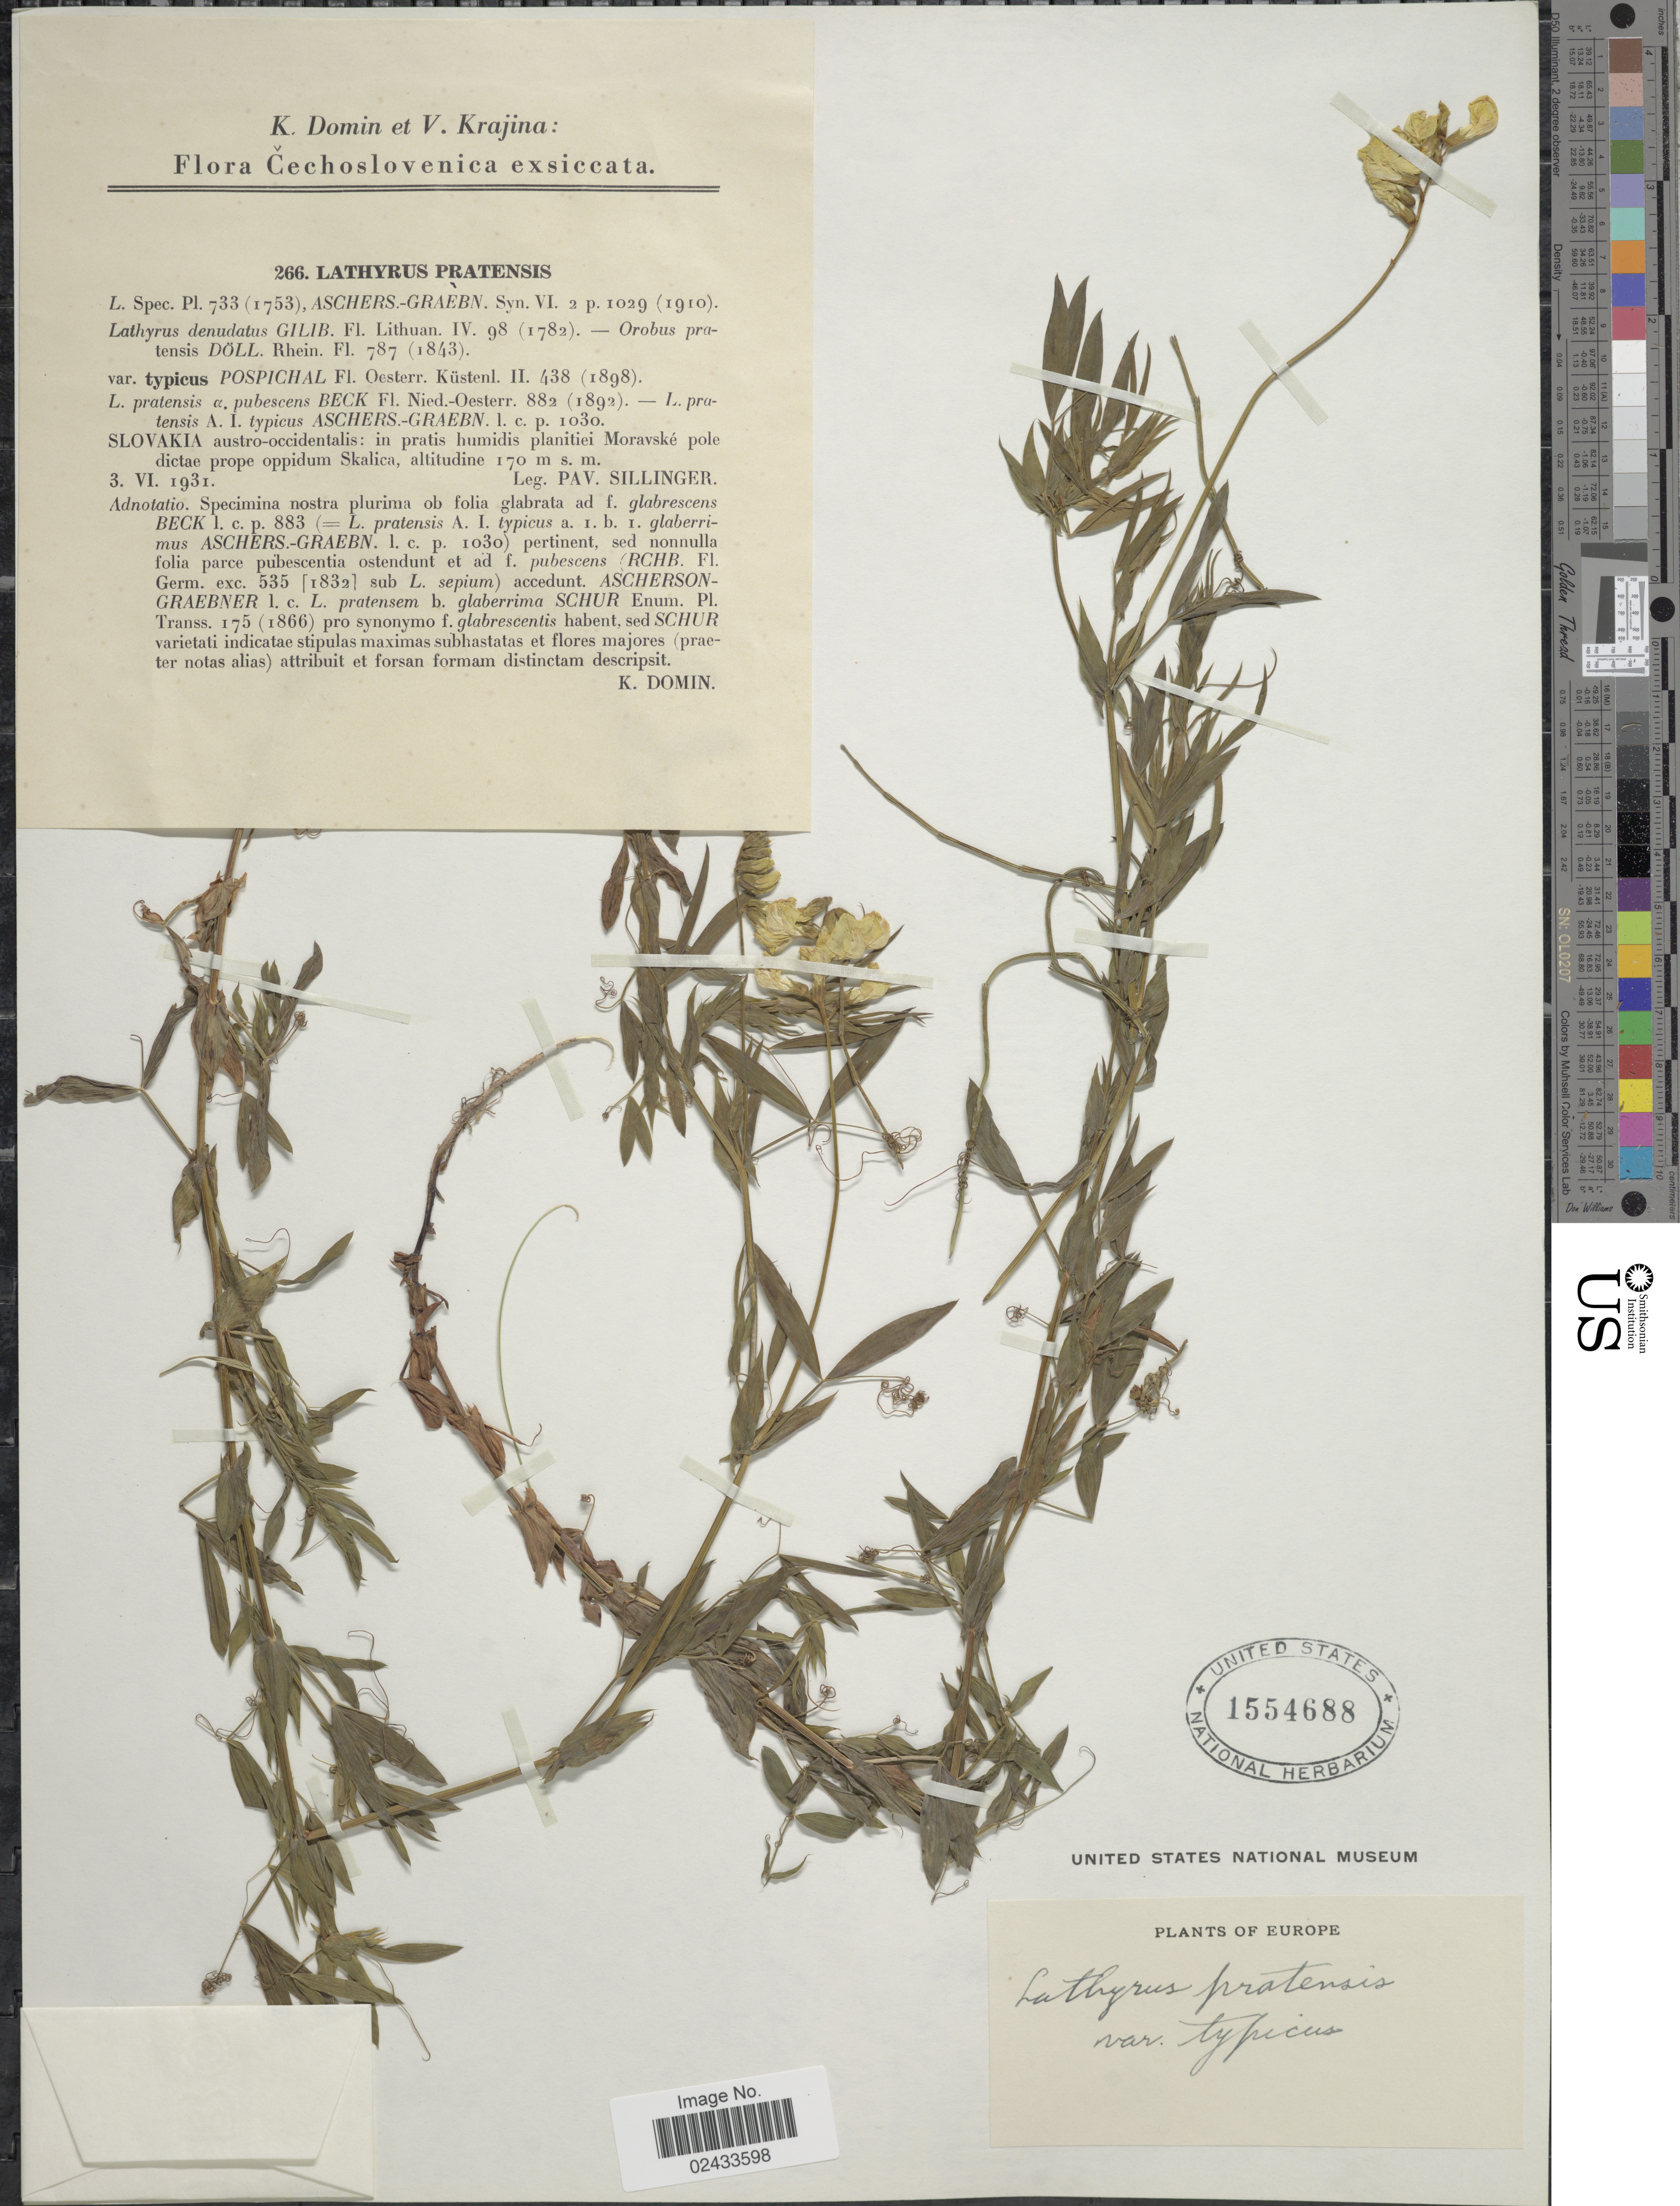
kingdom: Plantae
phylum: Tracheophyta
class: Magnoliopsida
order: Fabales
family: Fabaceae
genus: Lathyrus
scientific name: Lathyrus pratensis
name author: L.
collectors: P. Sillinger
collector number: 266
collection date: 1931-06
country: Slovakia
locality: Cechoslovenica, Slovakia austro-occidentalis: in pratis humidis planitiei Moravske pole dictae prope oppidum Skalica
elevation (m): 170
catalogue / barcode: US 1554688